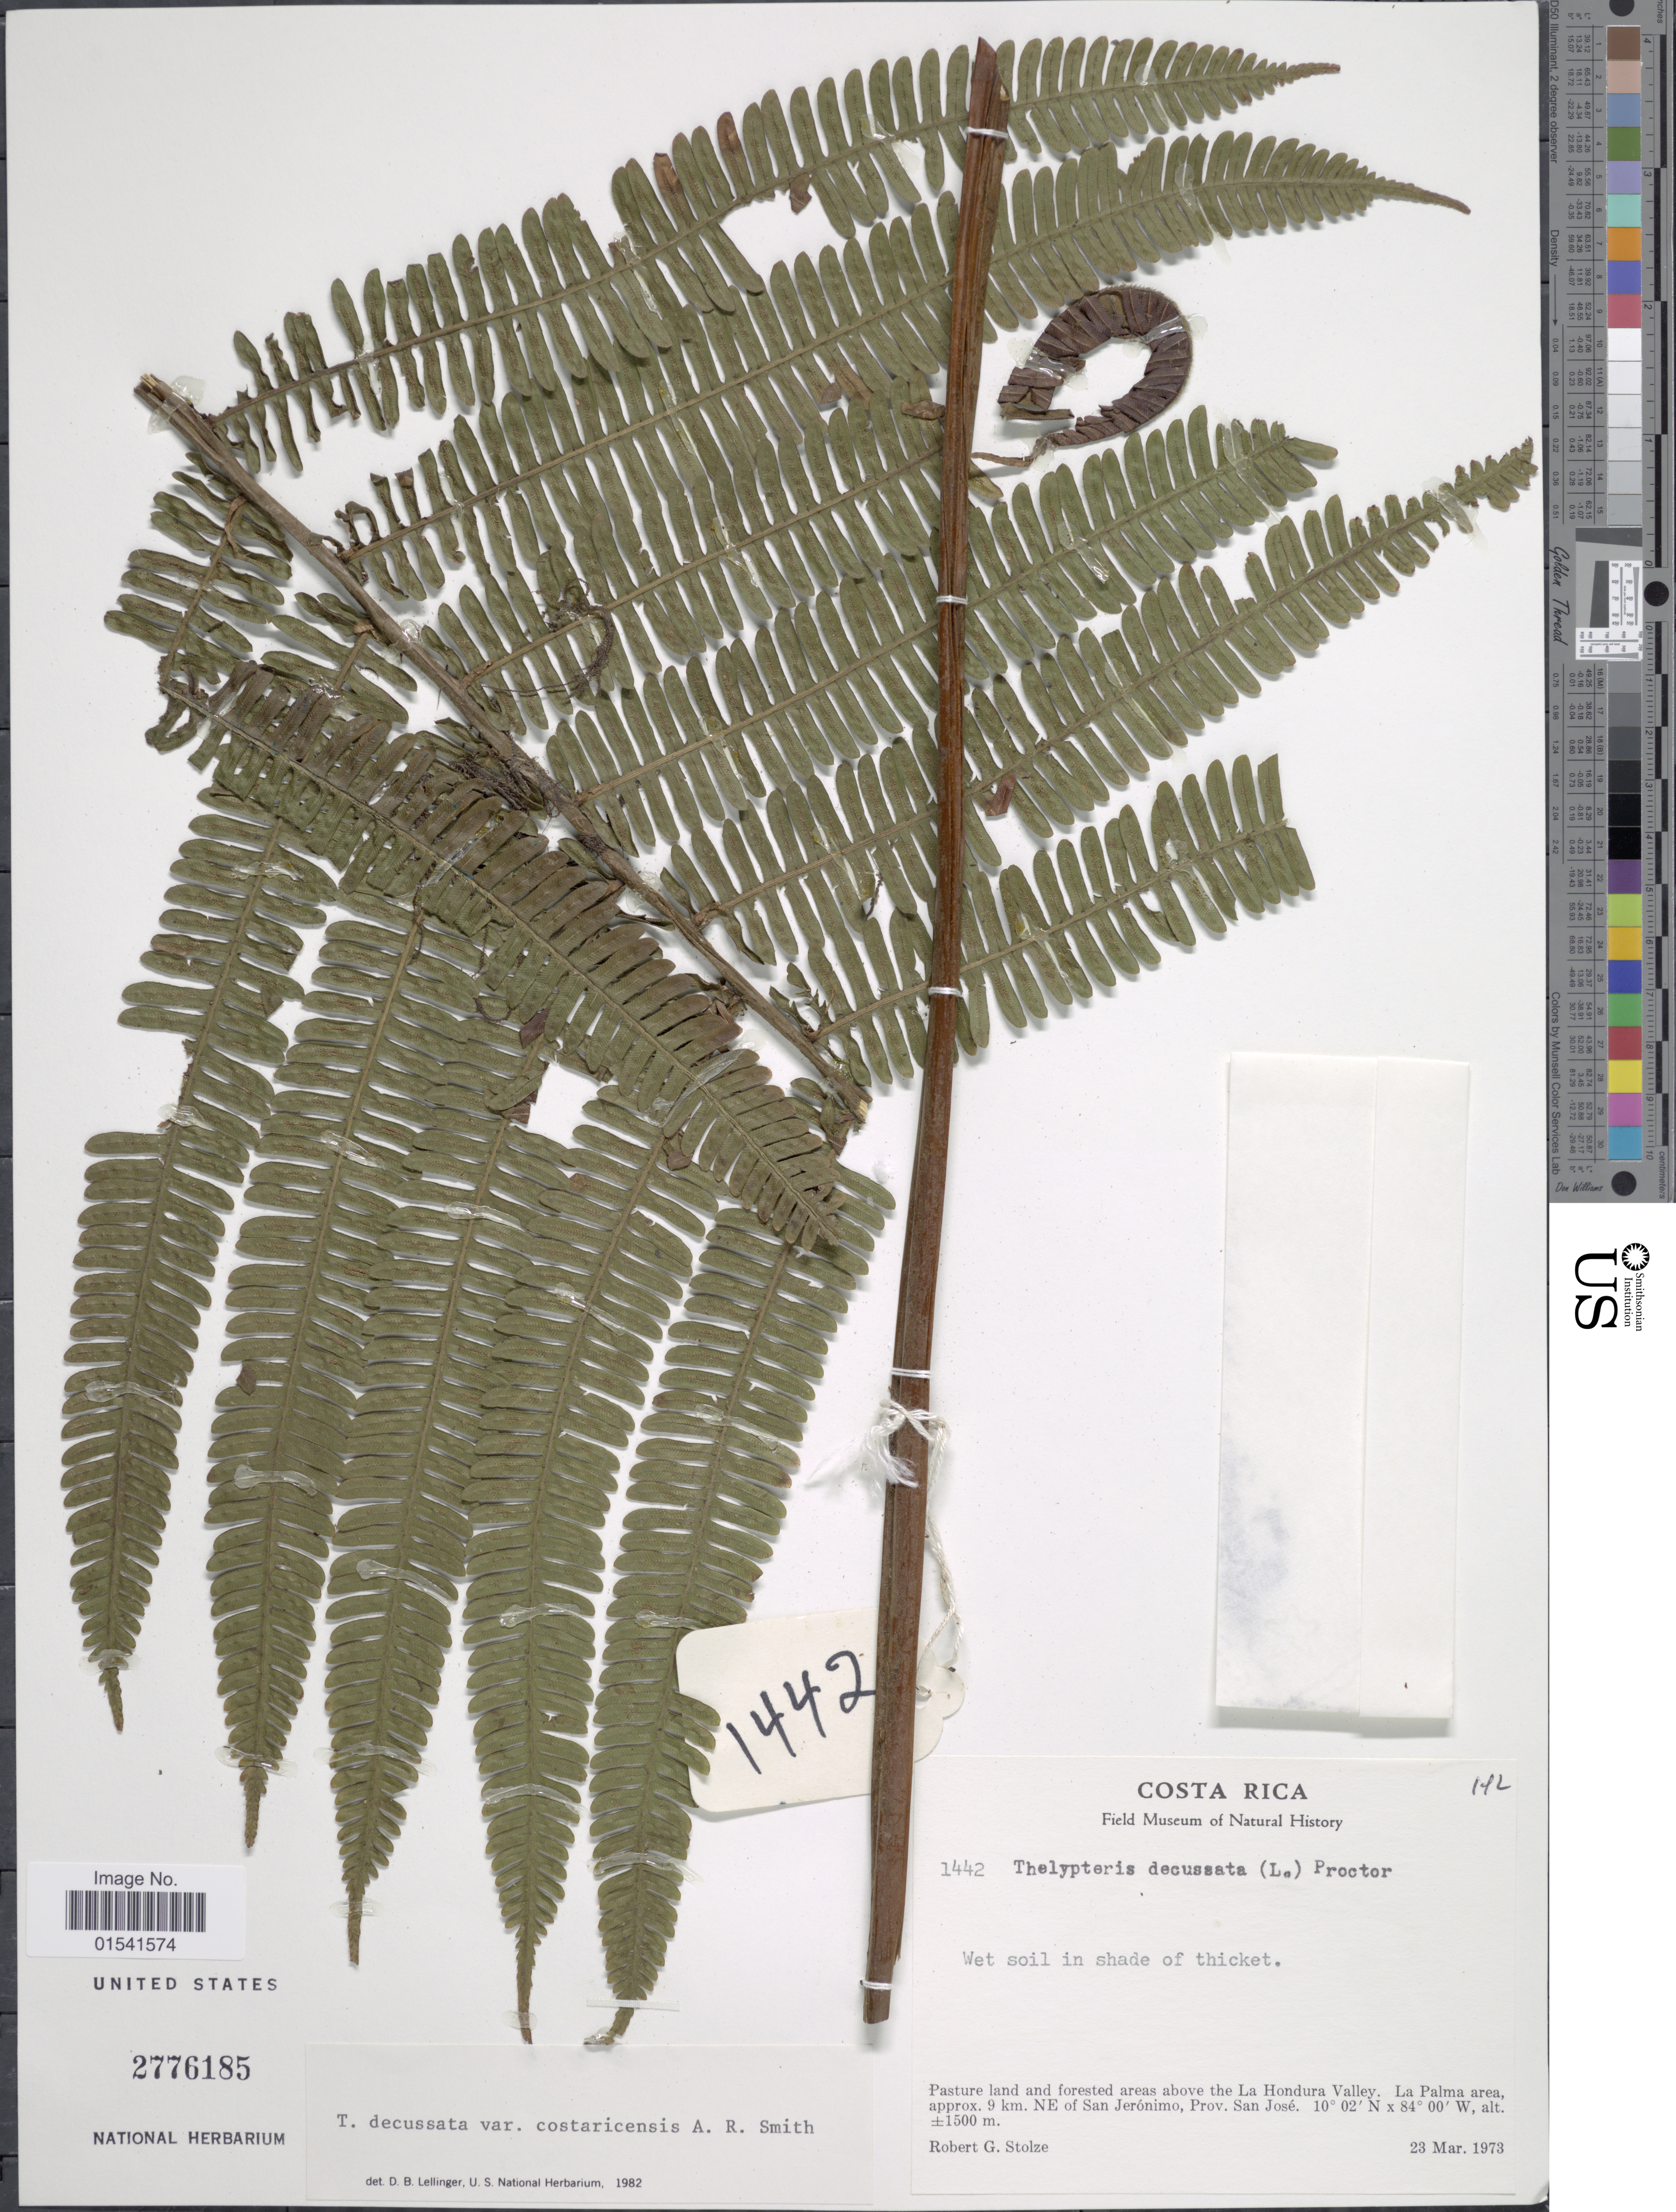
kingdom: Plantae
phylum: Tracheophyta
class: Polypodiopsida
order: Polypodiales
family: Thelypteridaceae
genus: Steiropteris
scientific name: Steiropteris decussata (L.) comb. nov., ined. 2015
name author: (L.)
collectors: R. G. Stolze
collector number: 1442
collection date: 1973-03-23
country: Costa Rica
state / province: San José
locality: Pasture land and forested areas above the La Hondyra Valley. La Palma area, approx. 9 km. NE of San Jerónimo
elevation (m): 1500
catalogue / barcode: US 2776185